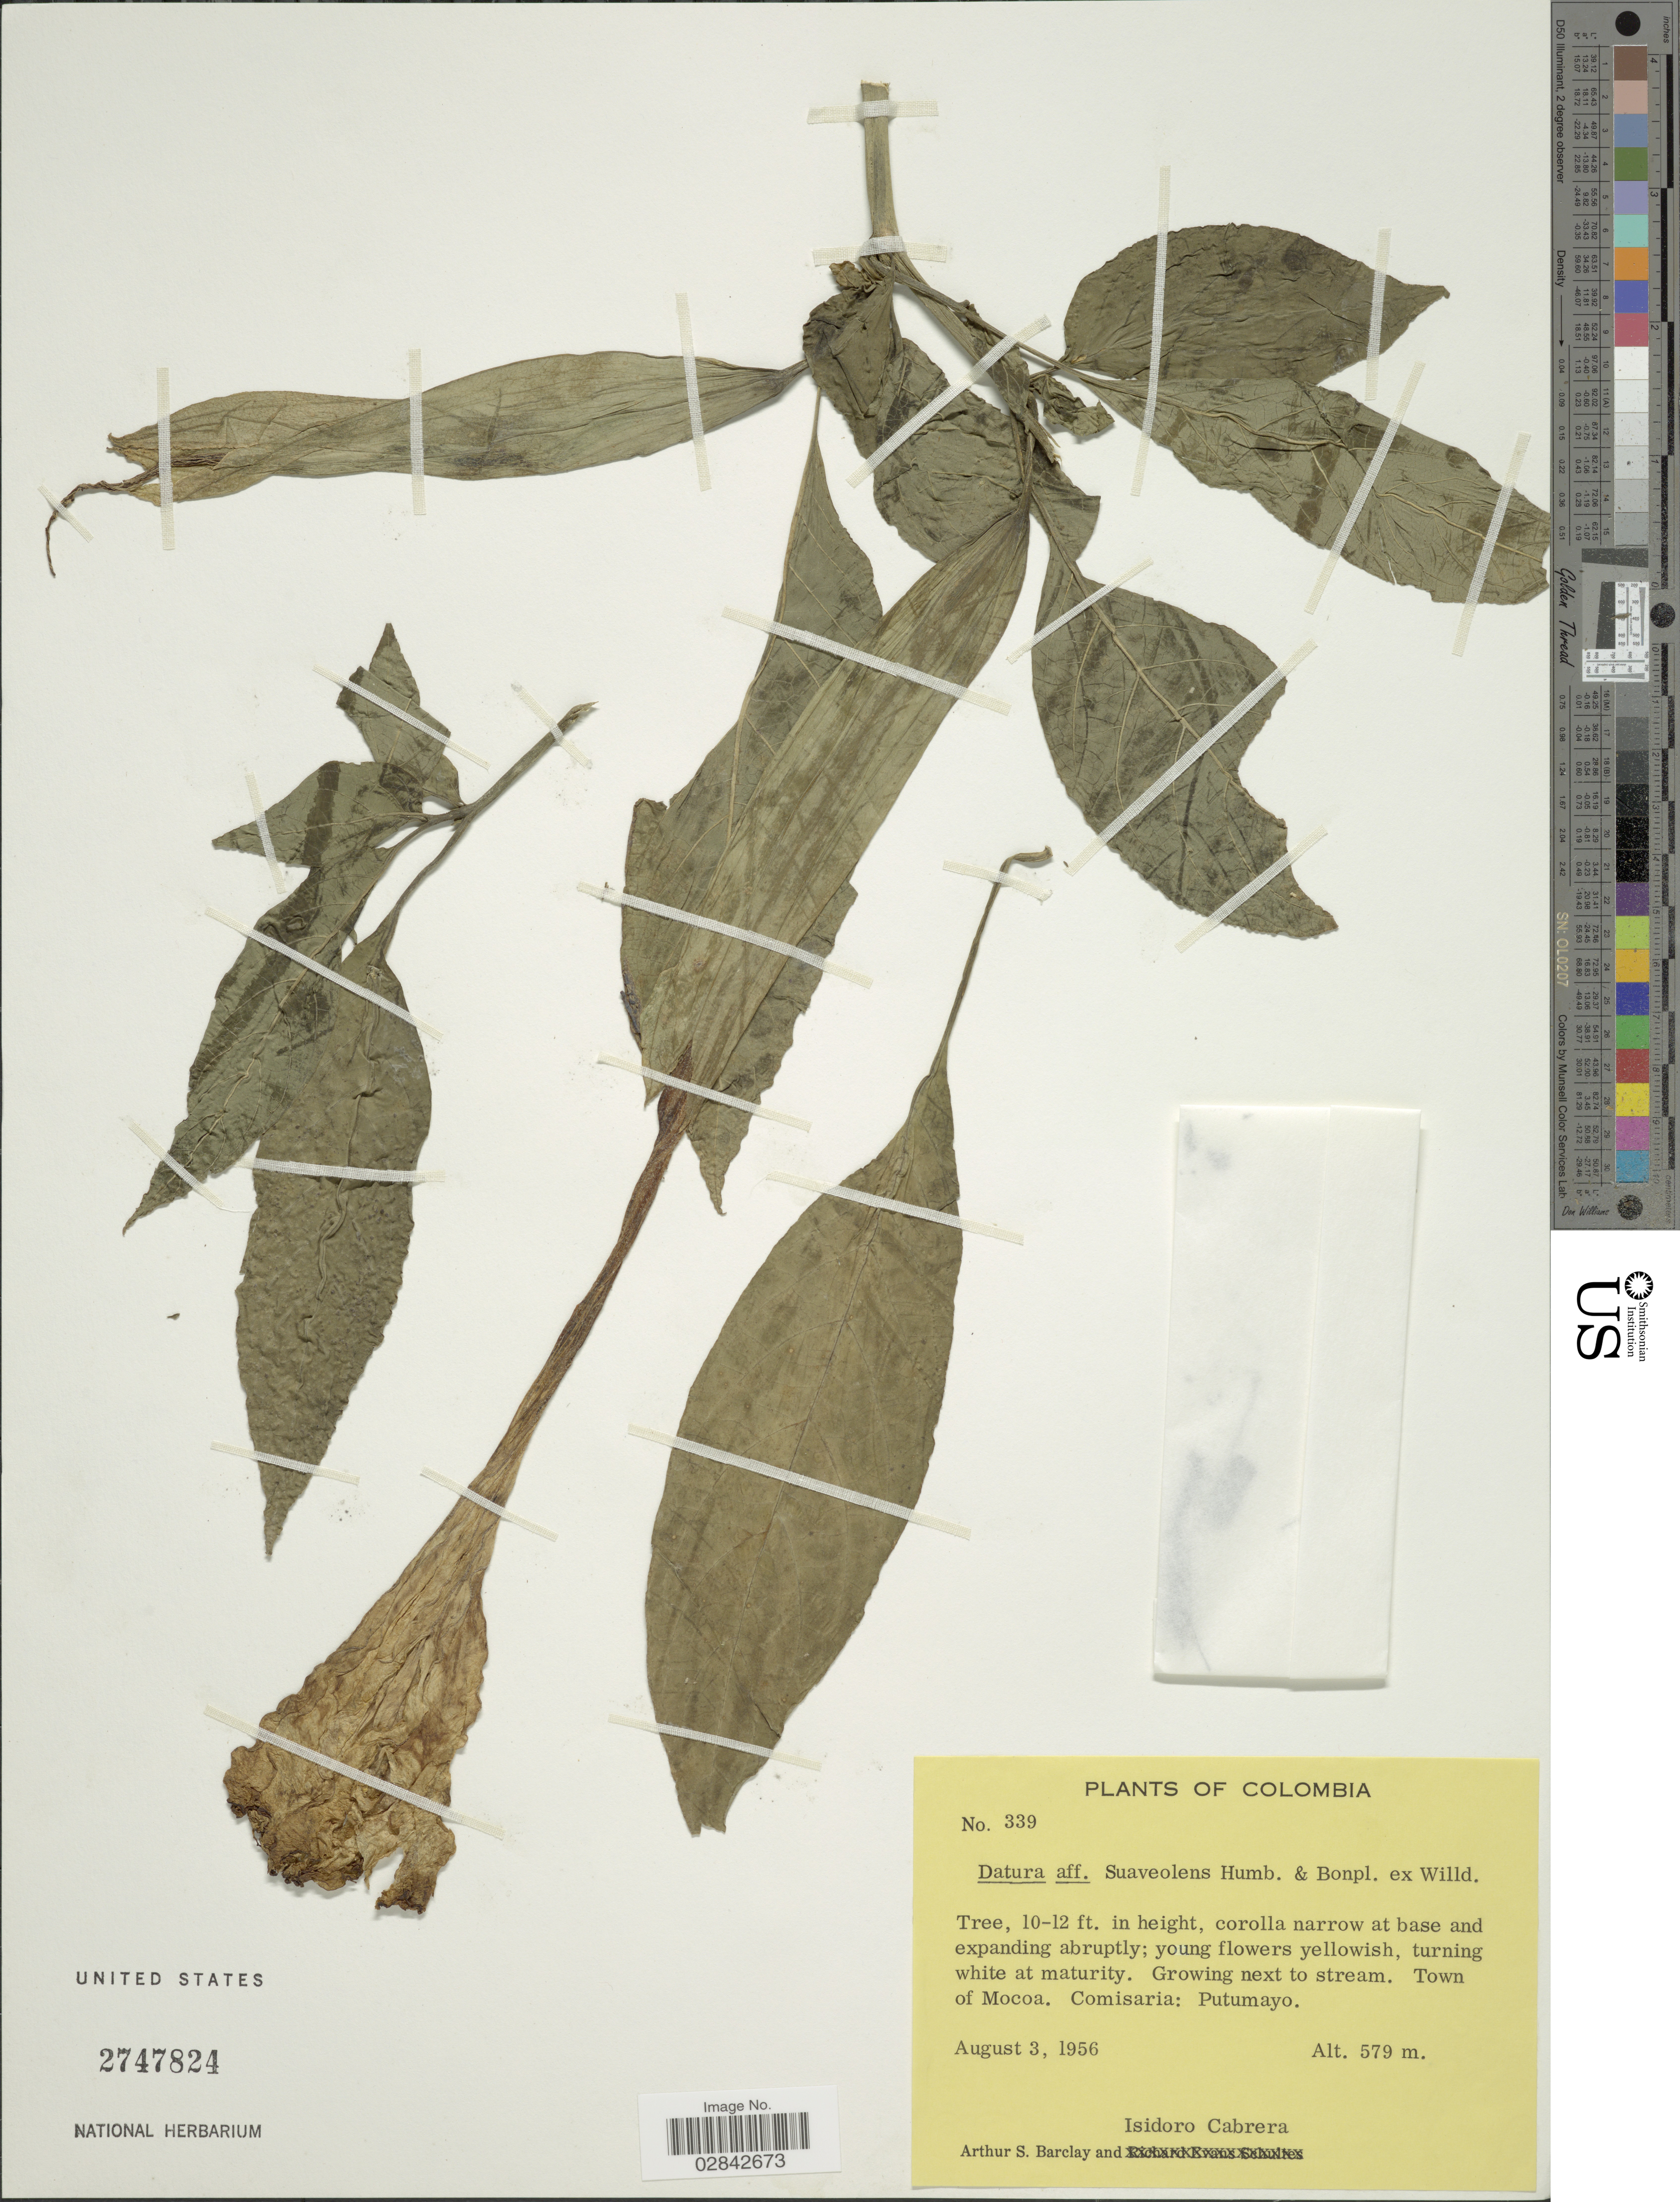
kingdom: Plantae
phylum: Tracheophyta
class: Magnoliopsida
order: Solanales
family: Solanaceae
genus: Brugmansia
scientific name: Brugmansia suaveolens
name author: (Humb. & Bonpl. ex Willd.) Brecht. & J. Presl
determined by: (US) Smithsonian Institution - National Museum of Natural History - Department of Botany (UNITED STATES)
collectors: A. S. Barclay & I. Cabrera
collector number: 339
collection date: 1956-08-03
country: Colombia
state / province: Putumayo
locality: Town of Mocoa. Comisaria: Putumayo.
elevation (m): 579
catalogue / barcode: US 2747824